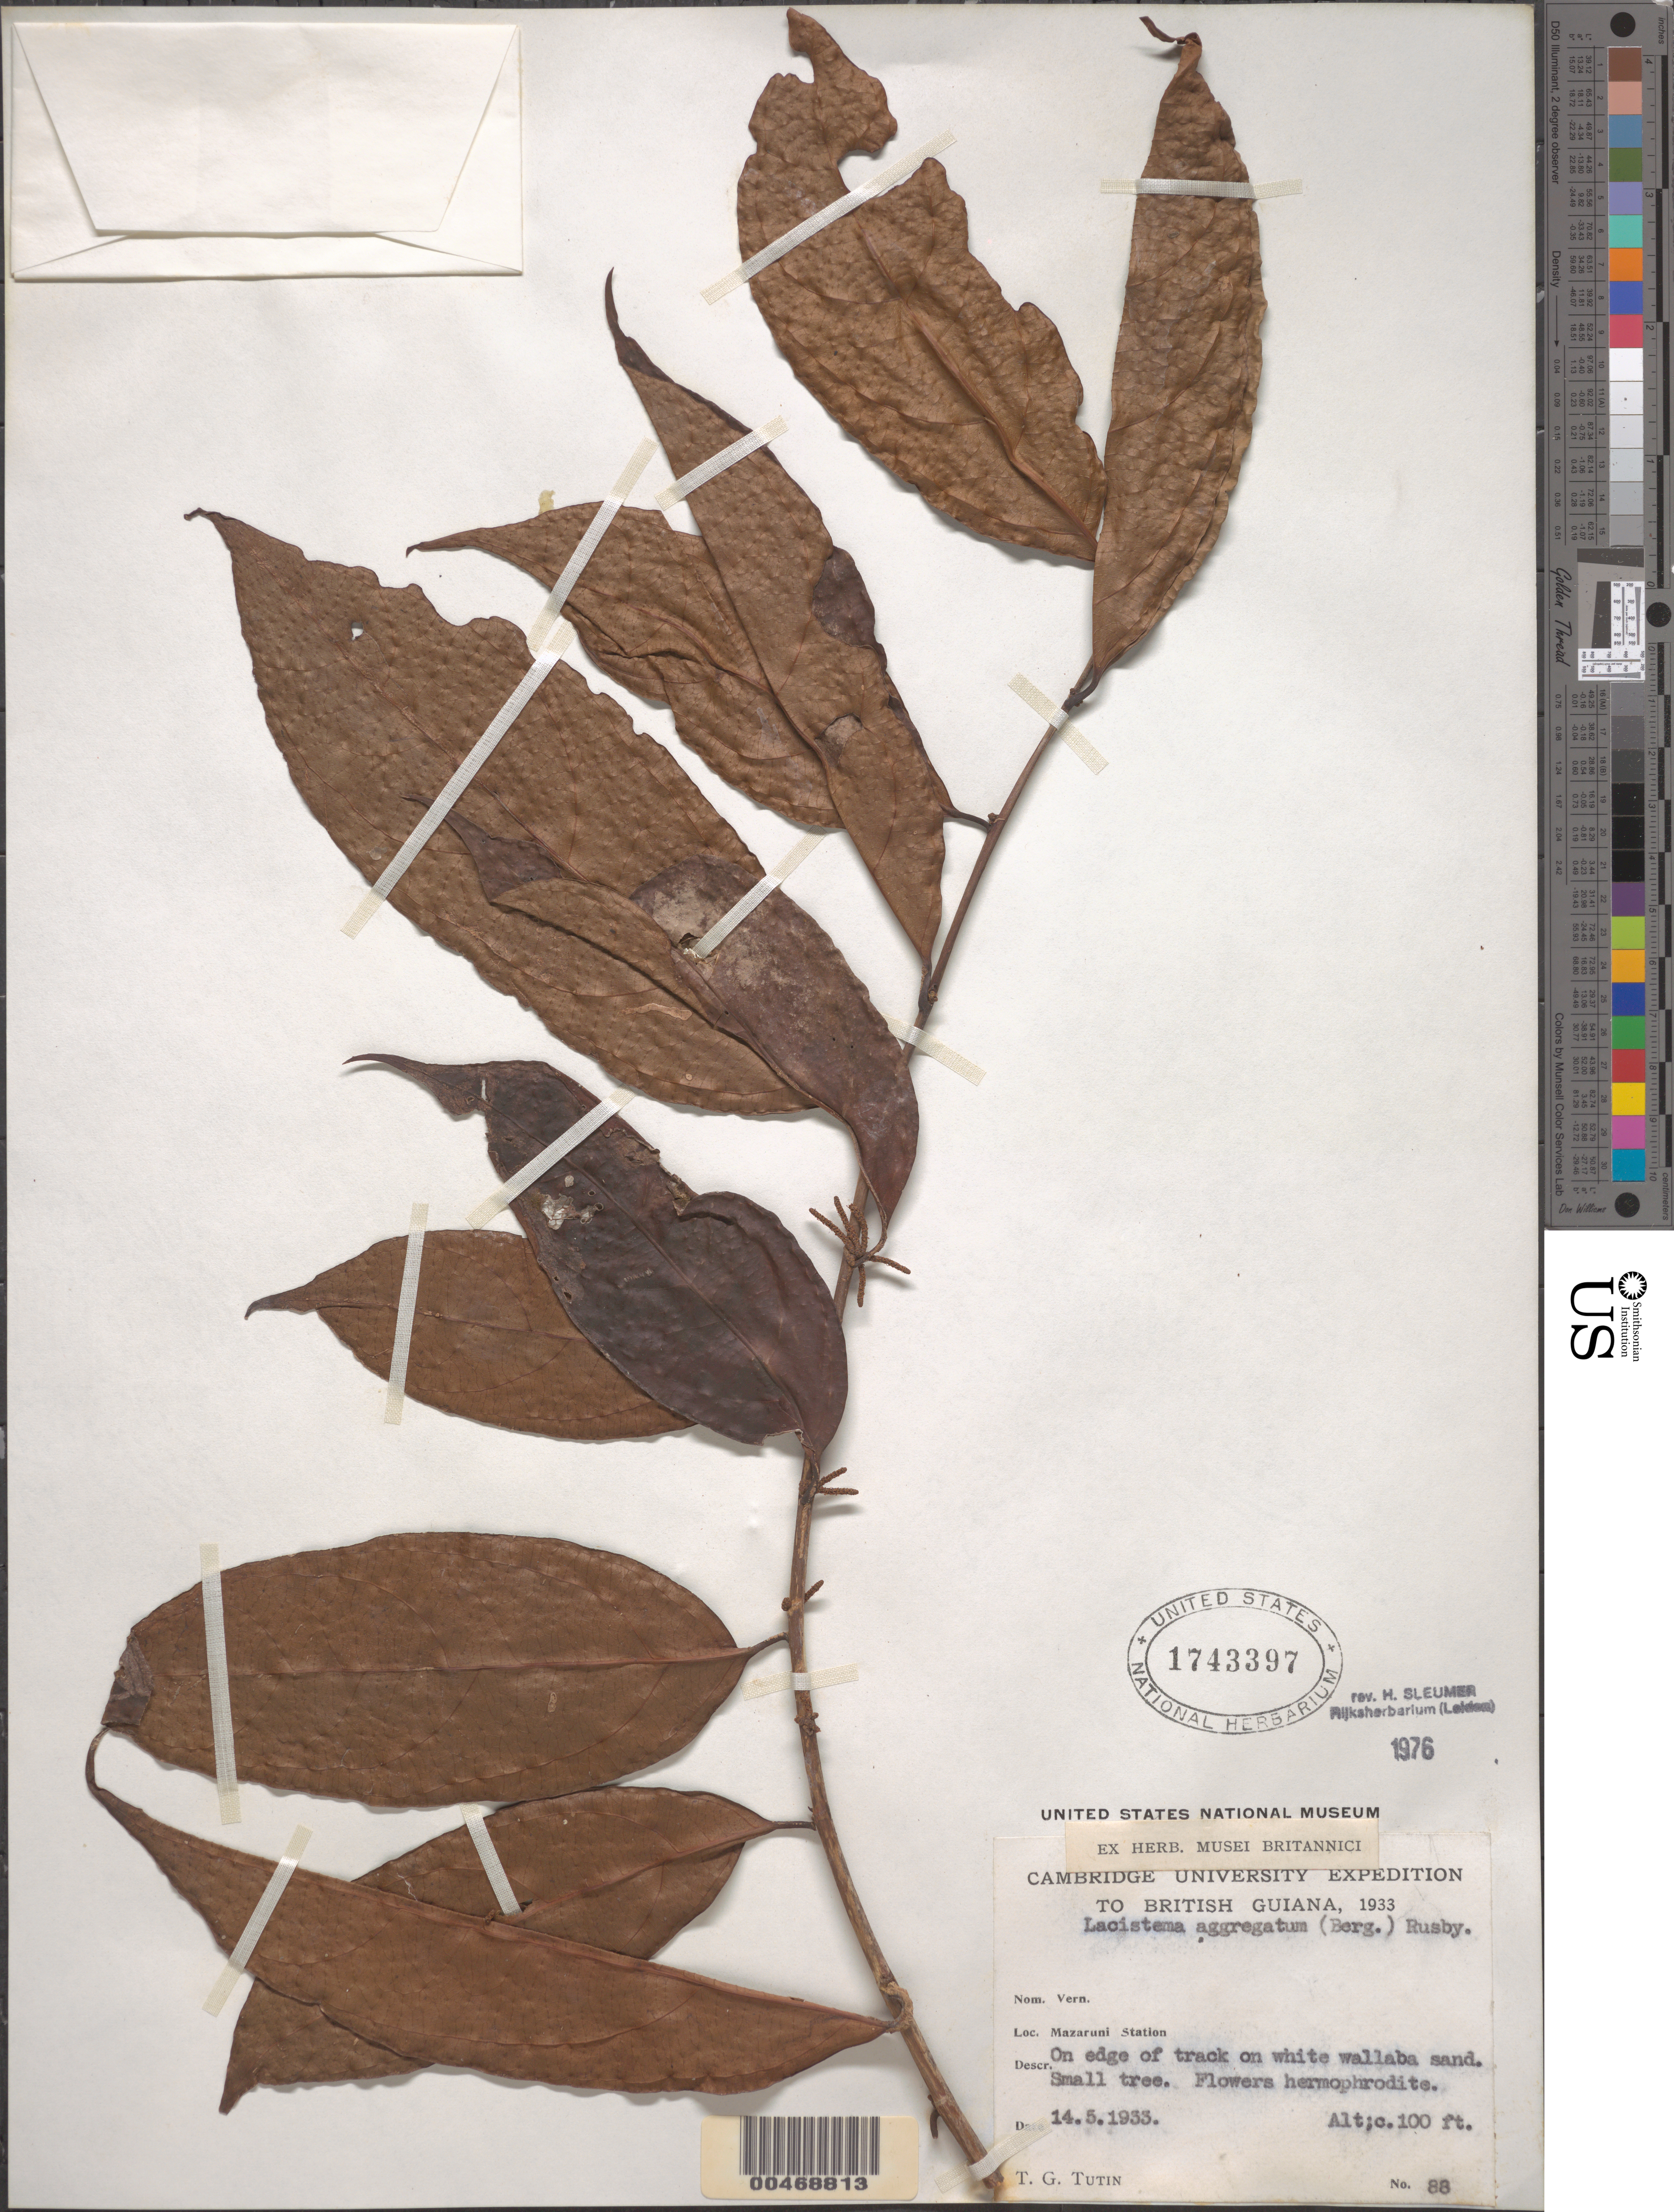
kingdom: Plantae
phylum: Tracheophyta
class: Magnoliopsida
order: Malpighiales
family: Lacistemataceae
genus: Lacistema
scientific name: Lacistema aggregatum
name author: (P.J. Bergius) Rusby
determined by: Sleumer, H. O.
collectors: T. G. Tutin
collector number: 88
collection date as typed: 14-May-33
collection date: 1933-05-14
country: Guyana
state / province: Cuyuni-Mazaruni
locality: Mazaruni Station, near Mazaruni River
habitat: Edge of track on white Wallaba sand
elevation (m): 30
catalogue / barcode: US 1743397